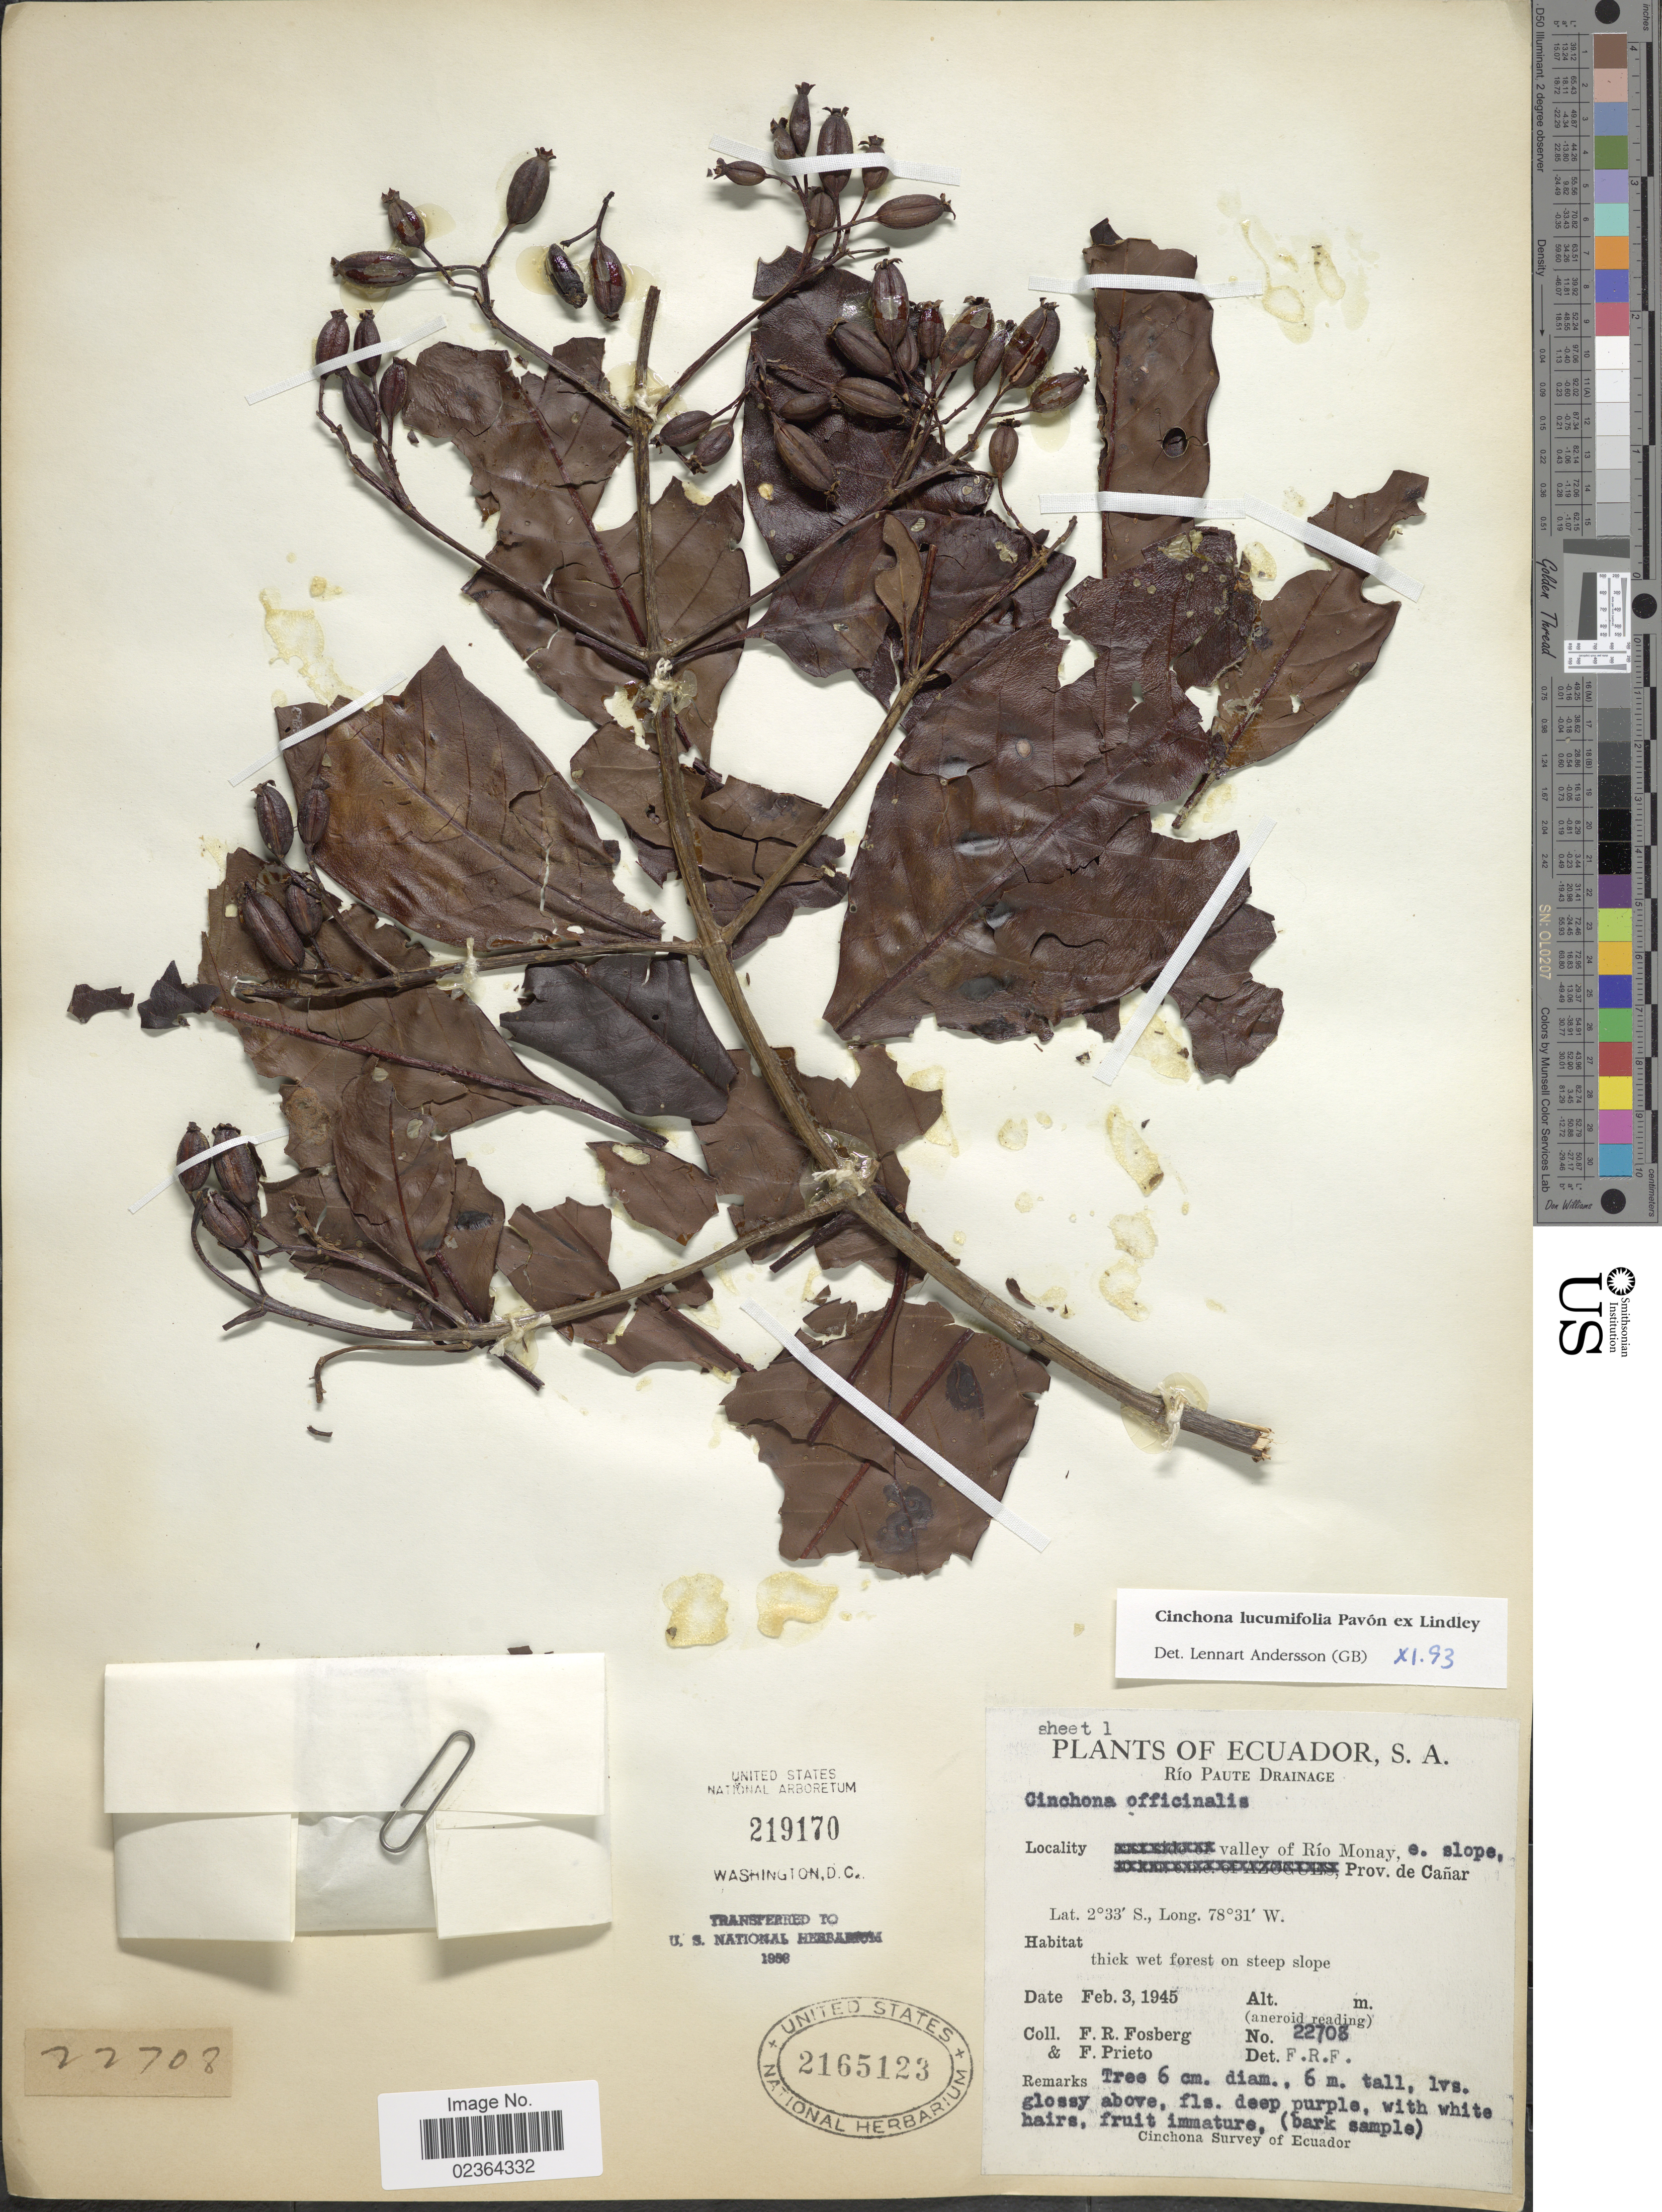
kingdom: Plantae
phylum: Tracheophyta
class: Magnoliopsida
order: Gentianales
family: Rubiaceae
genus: Cinchona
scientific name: Cinchona lucumifolia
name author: Pav. ex Lindl.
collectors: F. R. Fosberg & F. Prieto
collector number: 22708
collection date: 1945-02-03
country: Ecuador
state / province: Cañar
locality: Rio Paute Drainage, valley of Rio Monay, e. slope, Prov. de Canar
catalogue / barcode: US 2165123